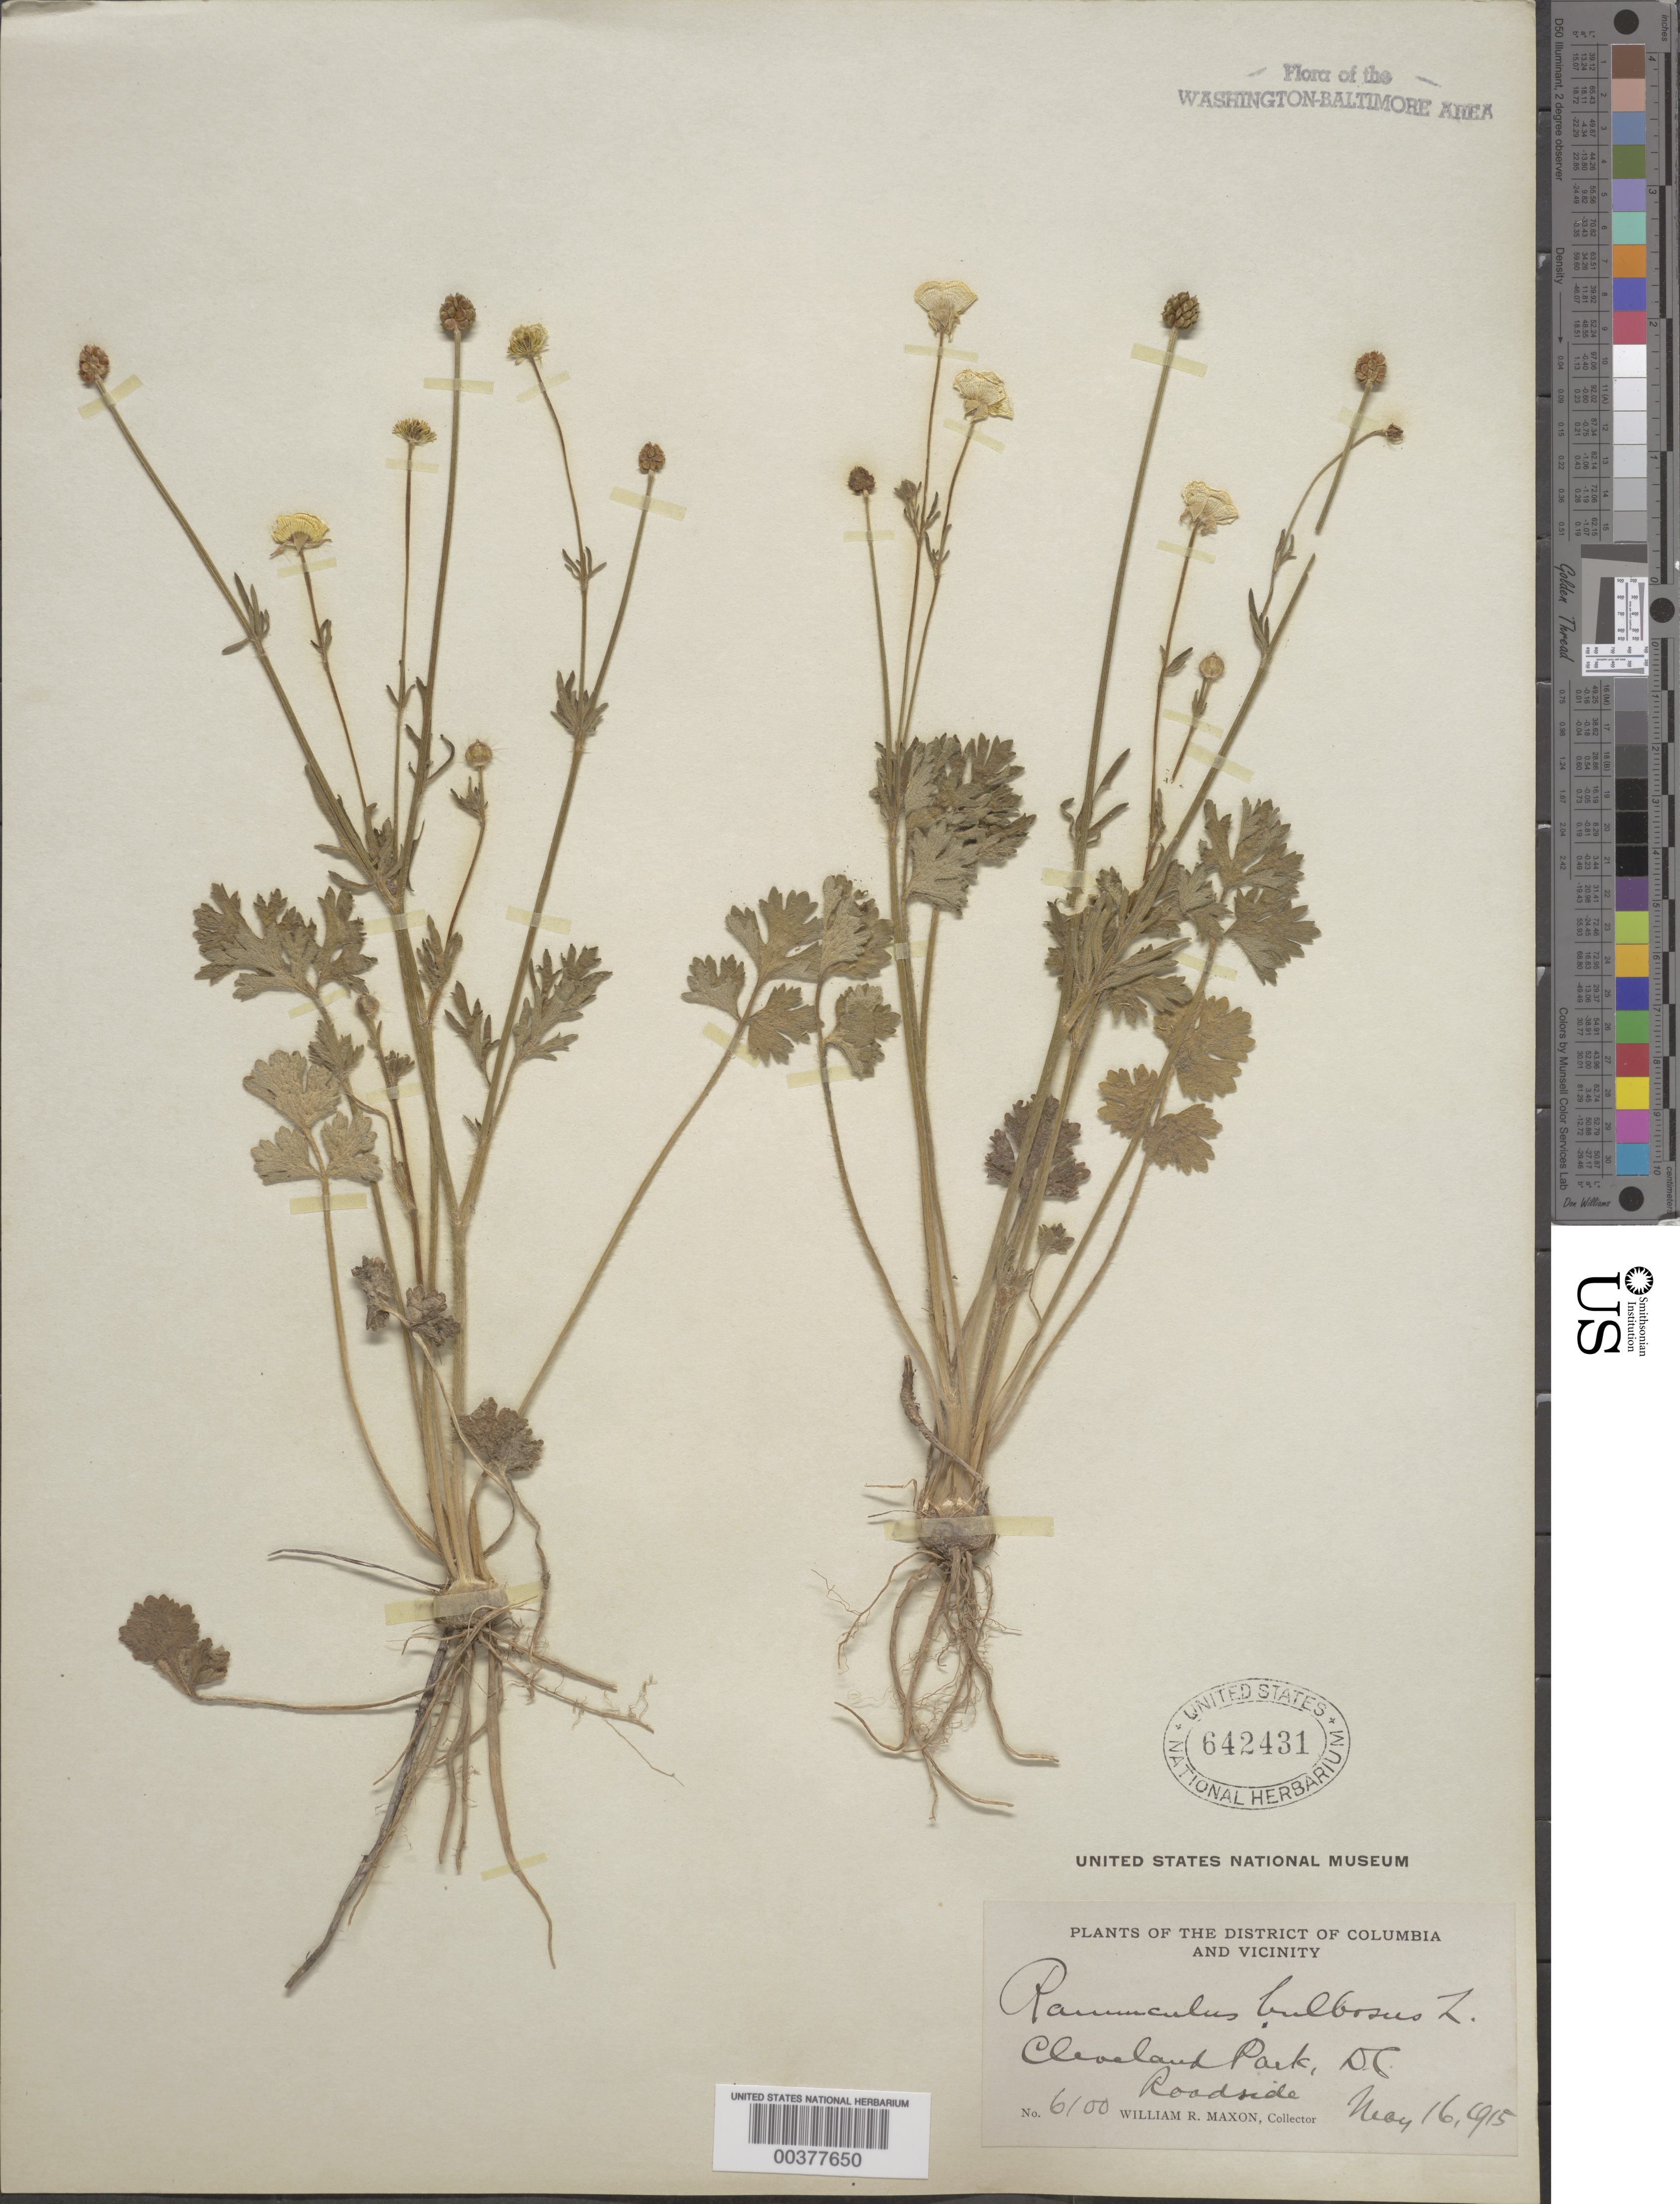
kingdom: Plantae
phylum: Tracheophyta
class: Magnoliopsida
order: Ranunculales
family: Ranunculaceae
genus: Ranunculus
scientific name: Ranunculus bulbosus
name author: L.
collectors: W. R. Maxon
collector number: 6100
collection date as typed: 16 May 1915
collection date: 1915-05-16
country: United States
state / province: District of Columbia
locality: Cleveland Park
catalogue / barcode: US 642431